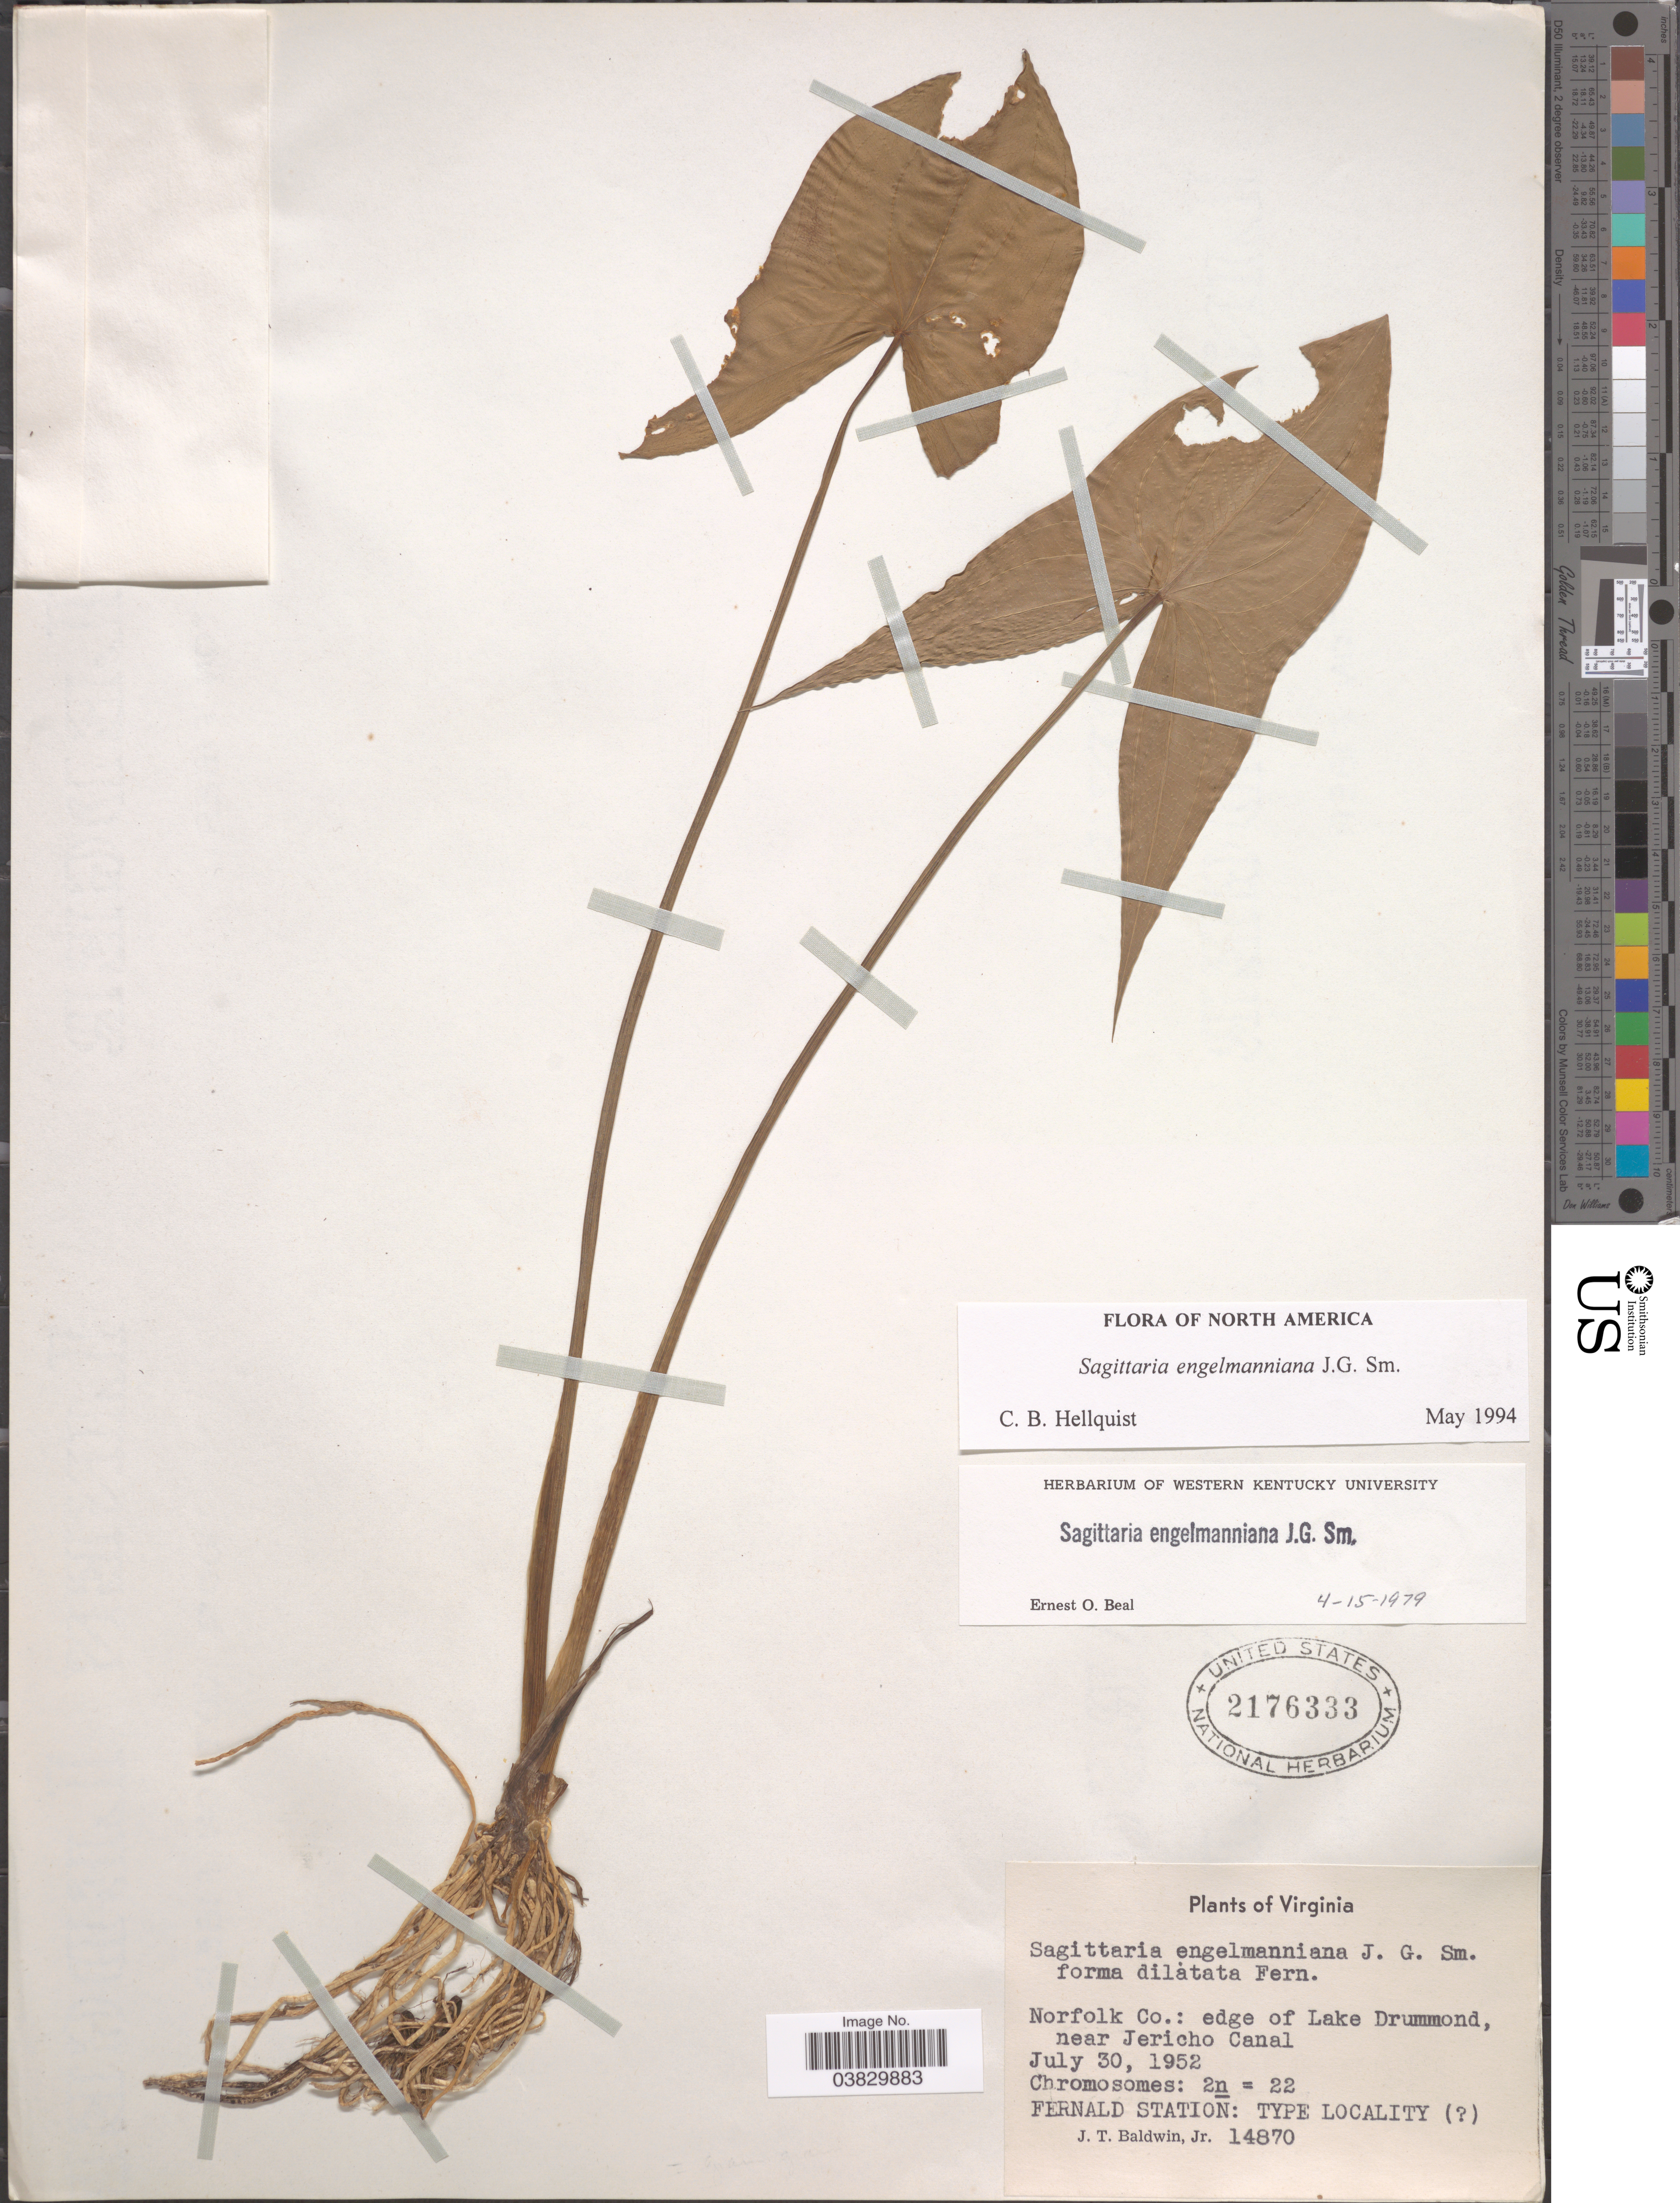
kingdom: Plantae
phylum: Tracheophyta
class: Liliopsida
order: Alismatales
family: Alismataceae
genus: Sagittaria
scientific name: Sagittaria engelmanniana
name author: J.G. Sm.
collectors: J. T. Baldwin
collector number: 14870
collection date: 1952-07-30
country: United States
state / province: Virginia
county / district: City of Norfolk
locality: Norfolk Co.: edge of Lake Drummond, near Jericho Canal.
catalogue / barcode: US 2176333